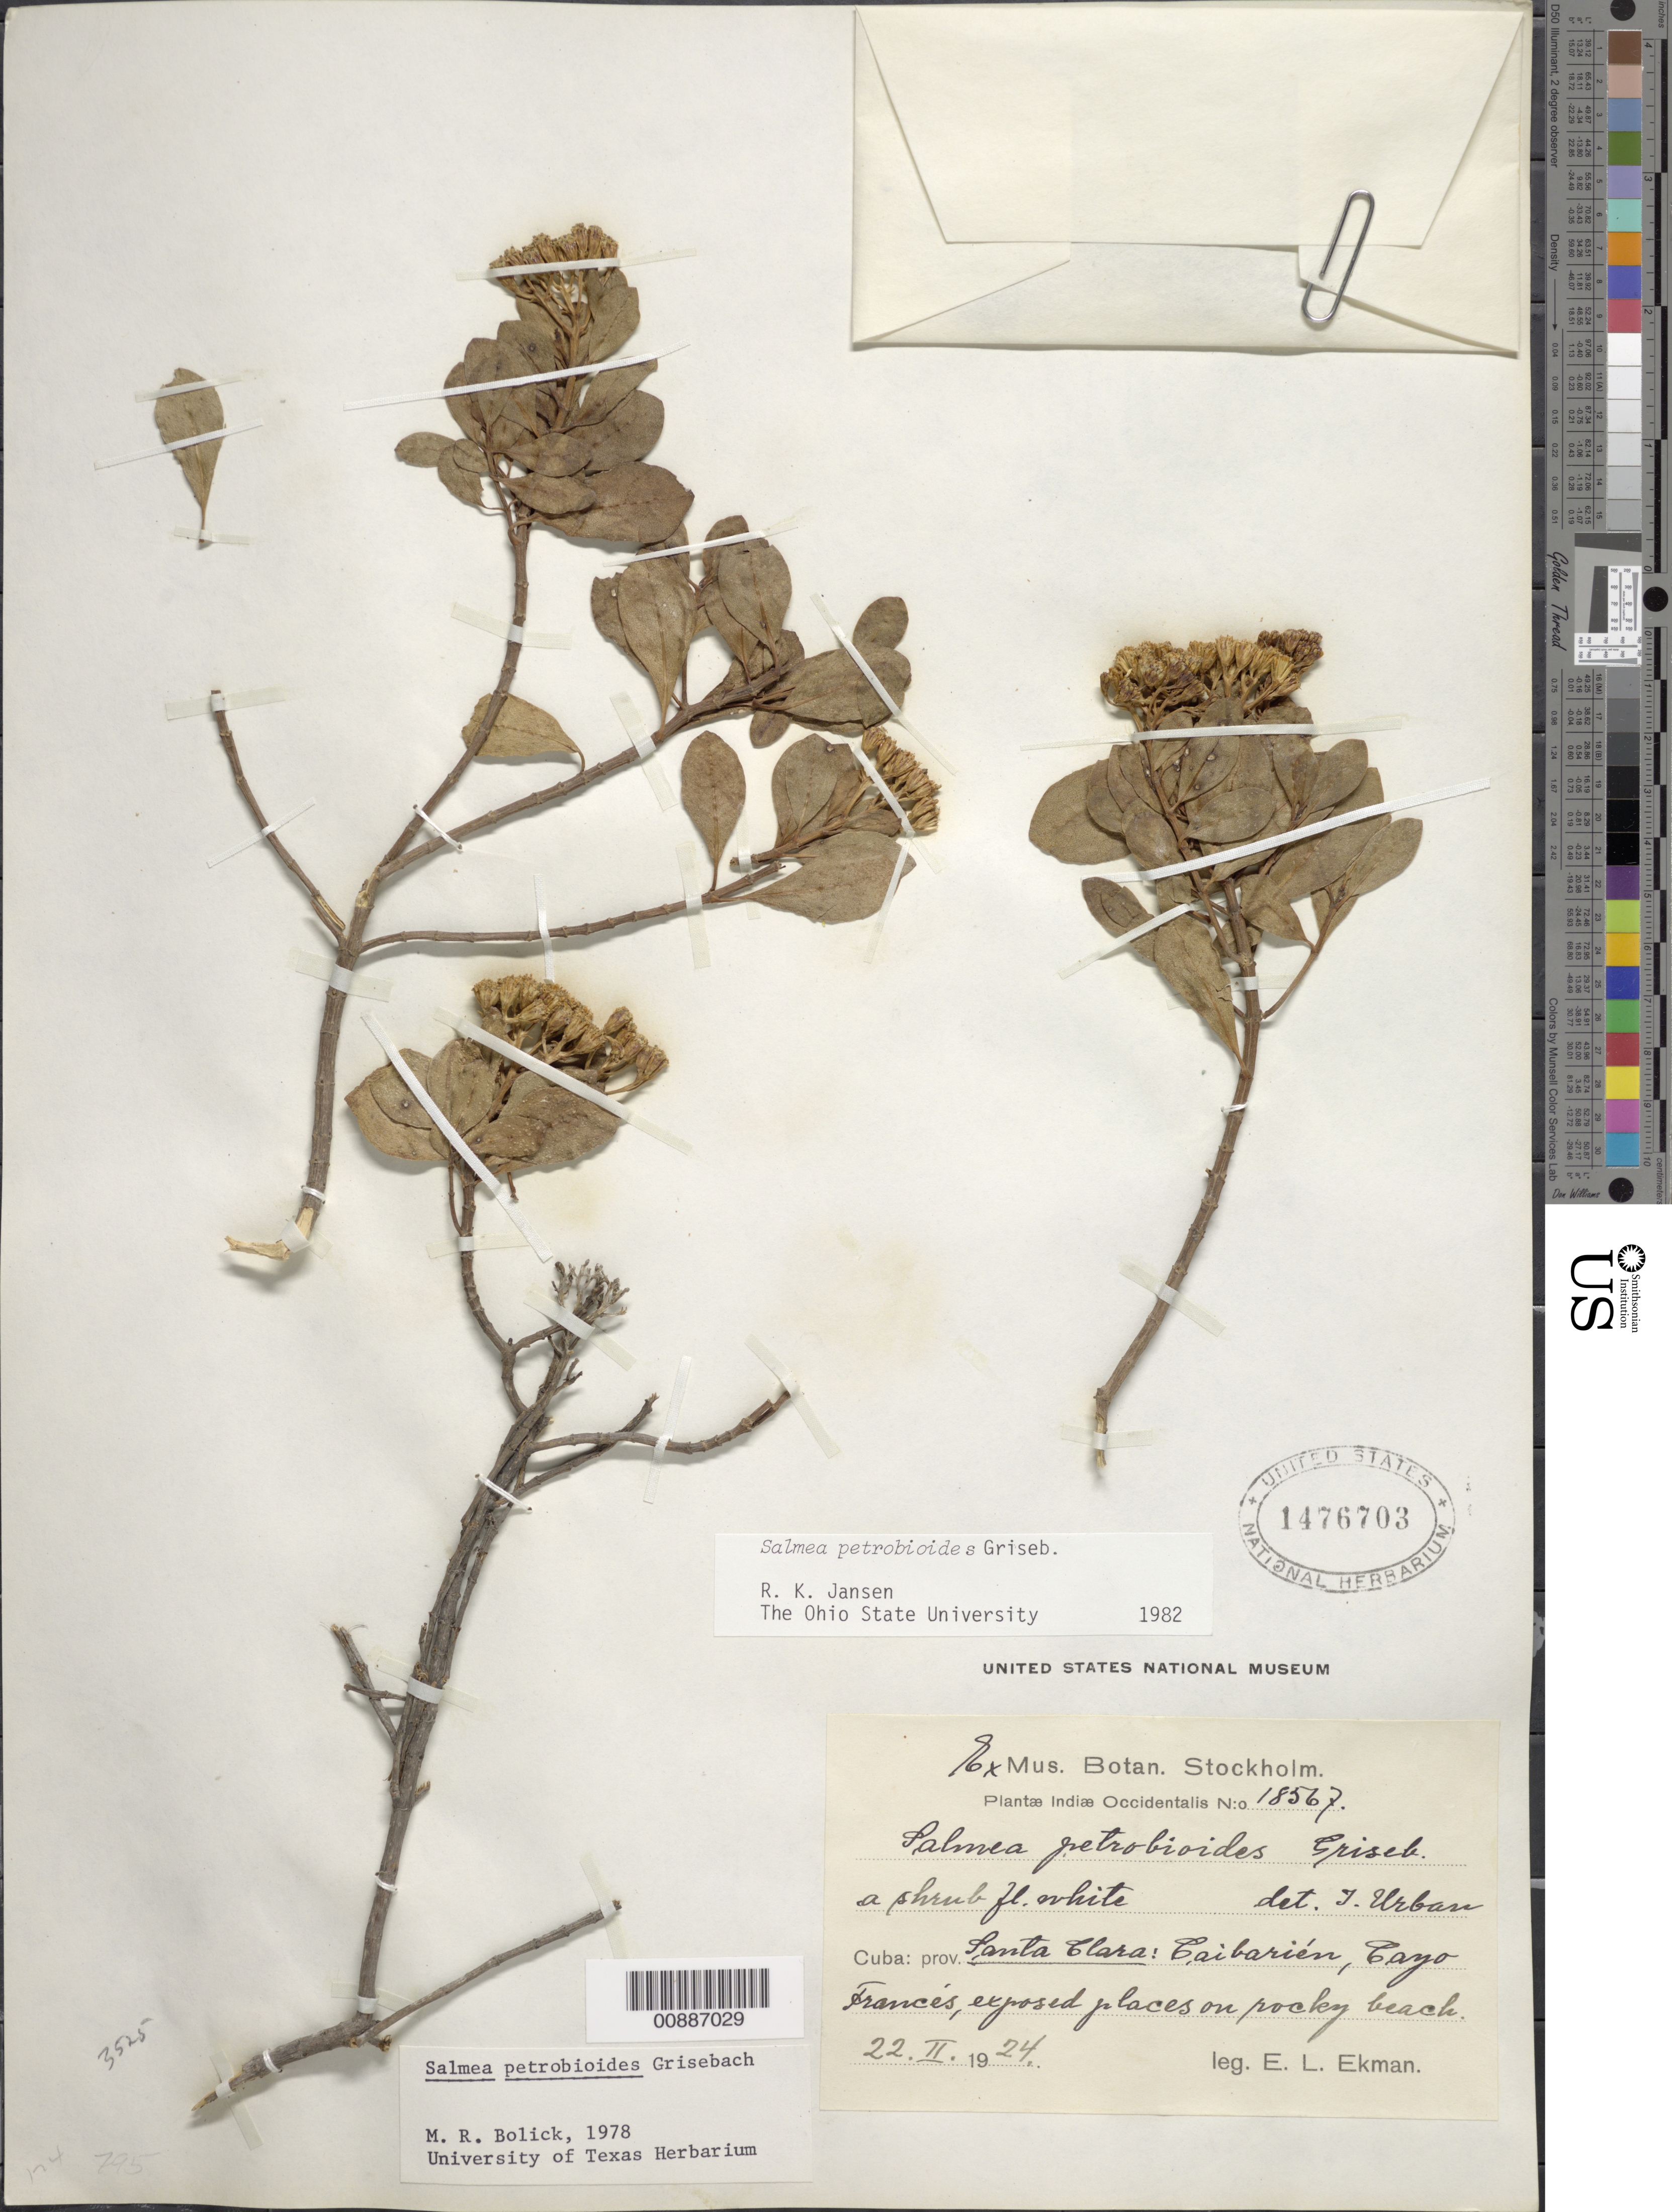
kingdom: Plantae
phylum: Tracheophyta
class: Magnoliopsida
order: Asterales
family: Asteraceae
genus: Salmea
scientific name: Salmea petrobioides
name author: Griseb.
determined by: Urban, Ignatz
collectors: E. L. Ekman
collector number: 18567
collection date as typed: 22 Feb 1924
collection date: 1924-02-22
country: Cuba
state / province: Las Villas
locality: Caibarién, Cayo Francés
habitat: Exposed places on rocky beach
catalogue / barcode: US 1476703